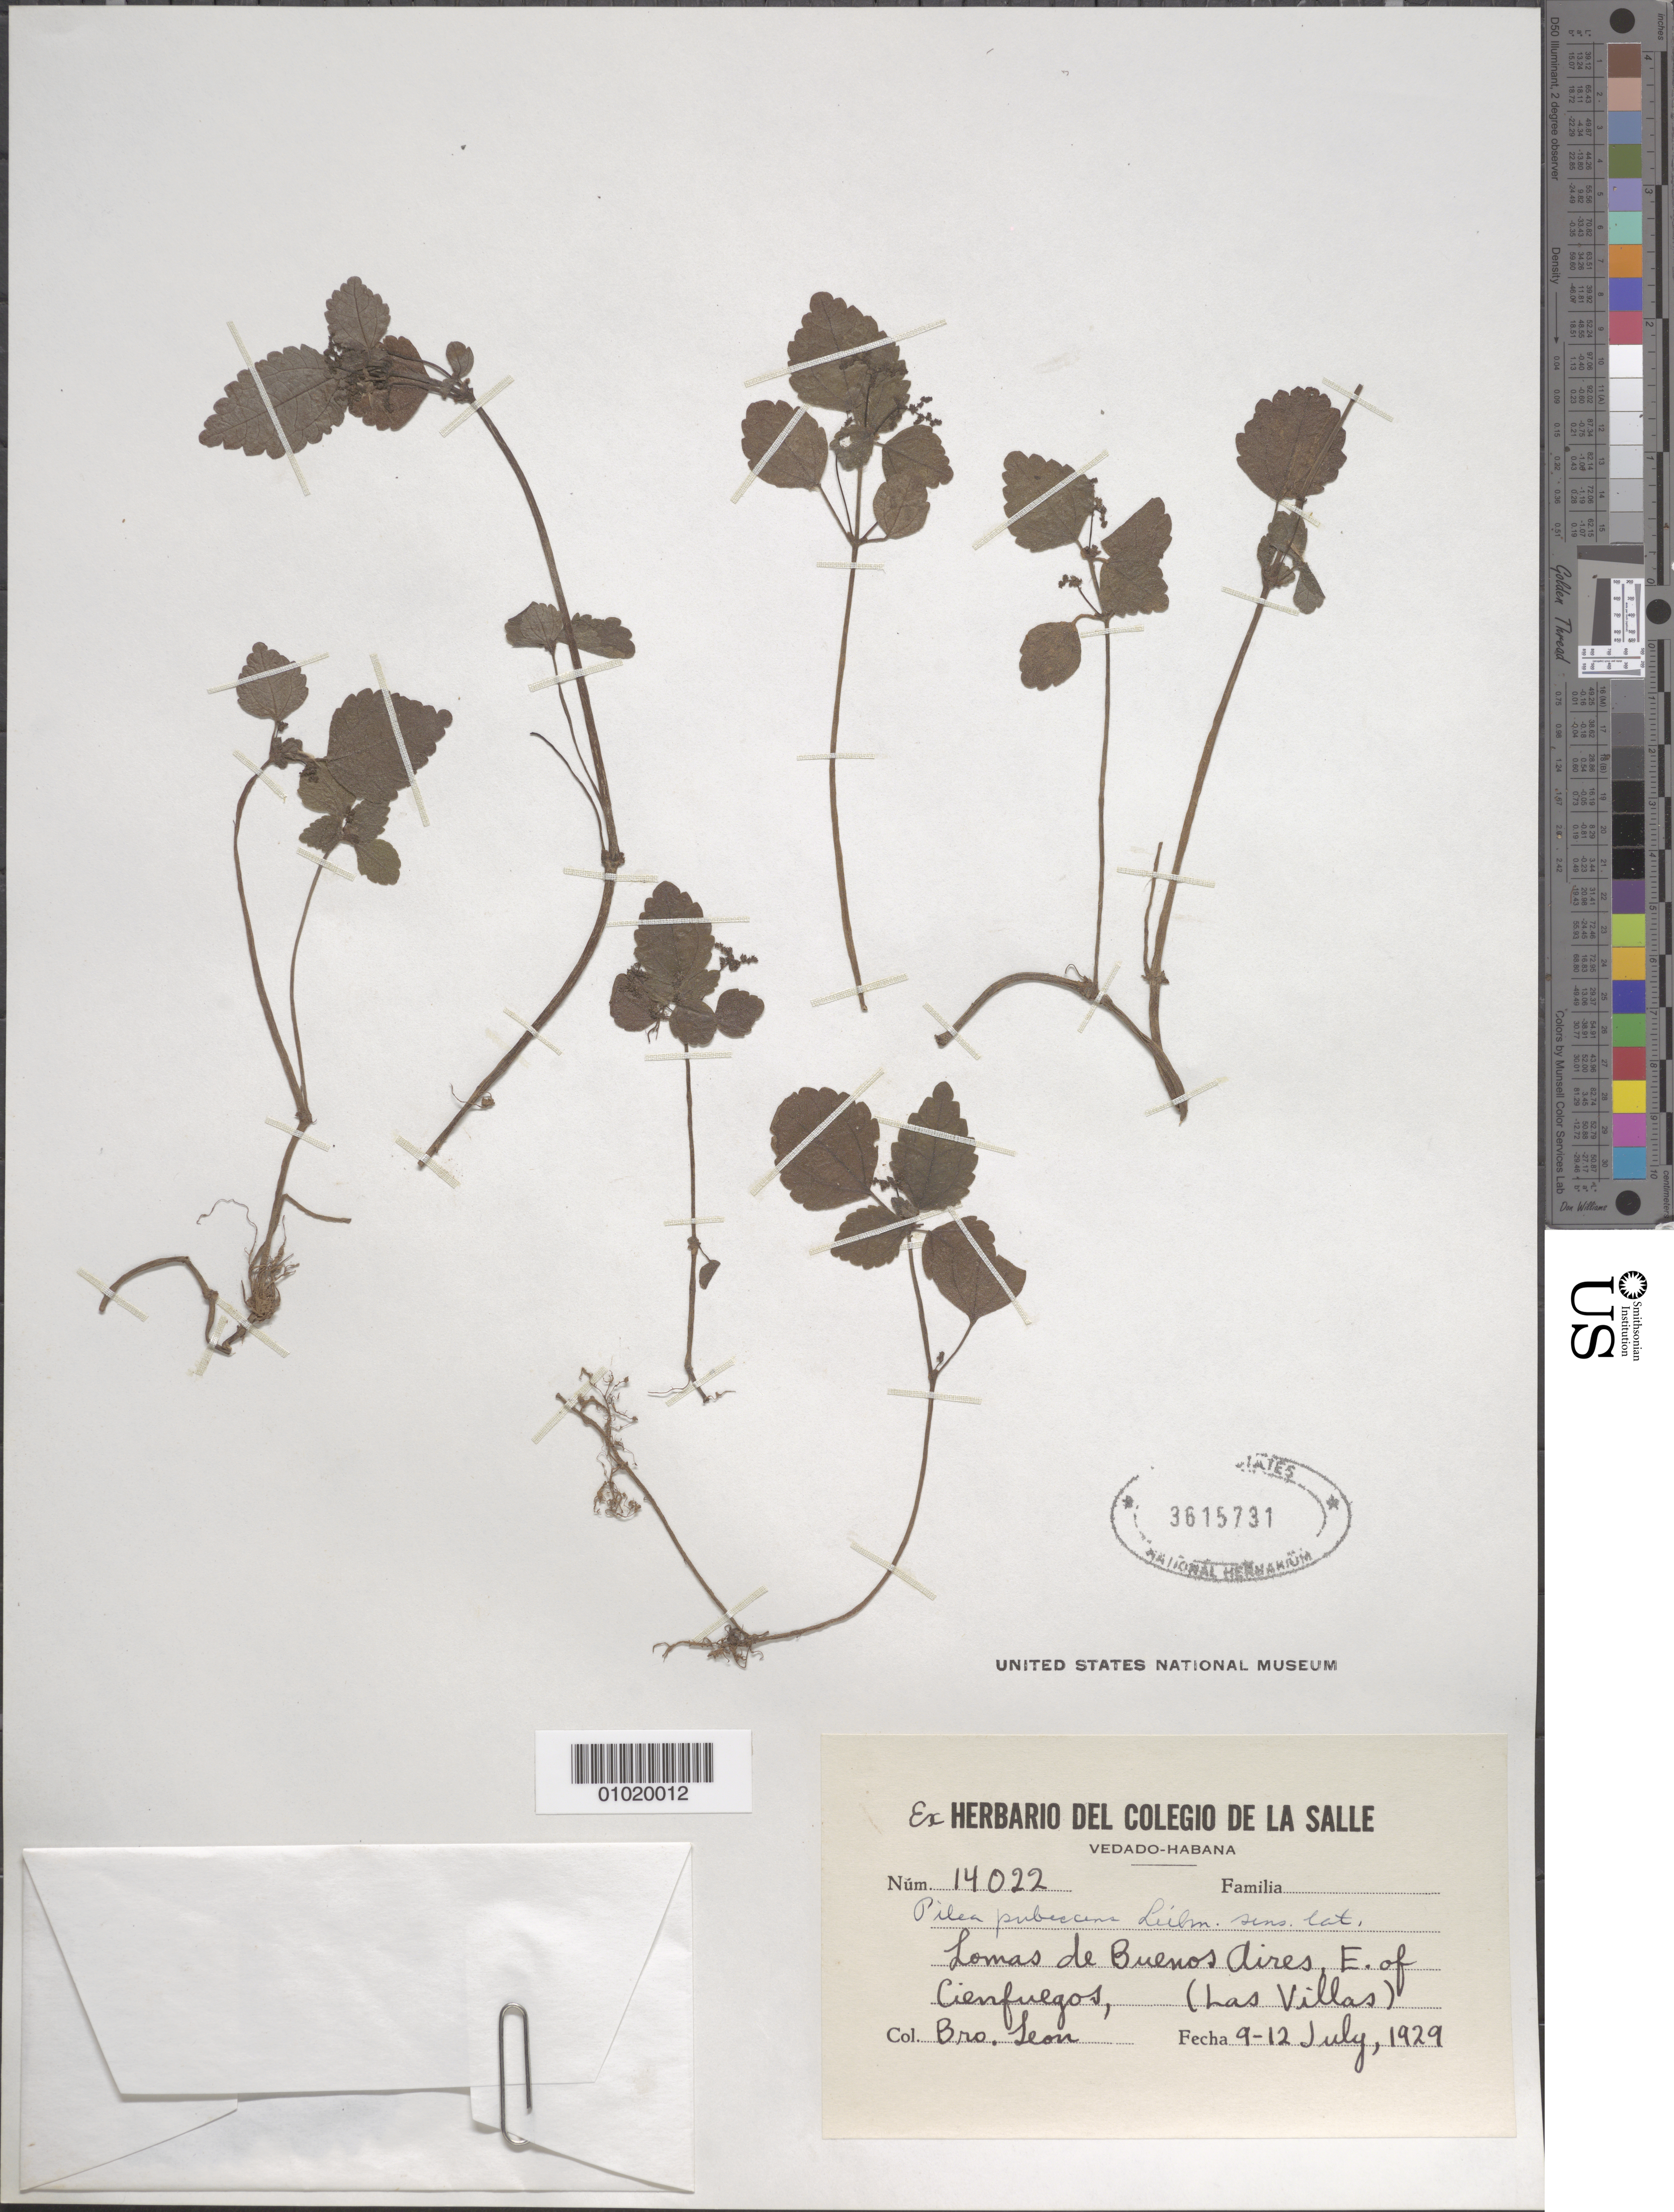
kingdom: Plantae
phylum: Tracheophyta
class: Magnoliopsida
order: Rosales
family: Urticaceae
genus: Pilea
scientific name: Pilea pubescens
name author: Liebm.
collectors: Bro. León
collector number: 14022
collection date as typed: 09 Jul 1929 to 12 Jul 1929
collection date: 1929-07-09/1929-07-12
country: Cuba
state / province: Las Villas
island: Cuba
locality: Lamas de Buenos Aires, E of Cienfuegos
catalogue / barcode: US 3615731